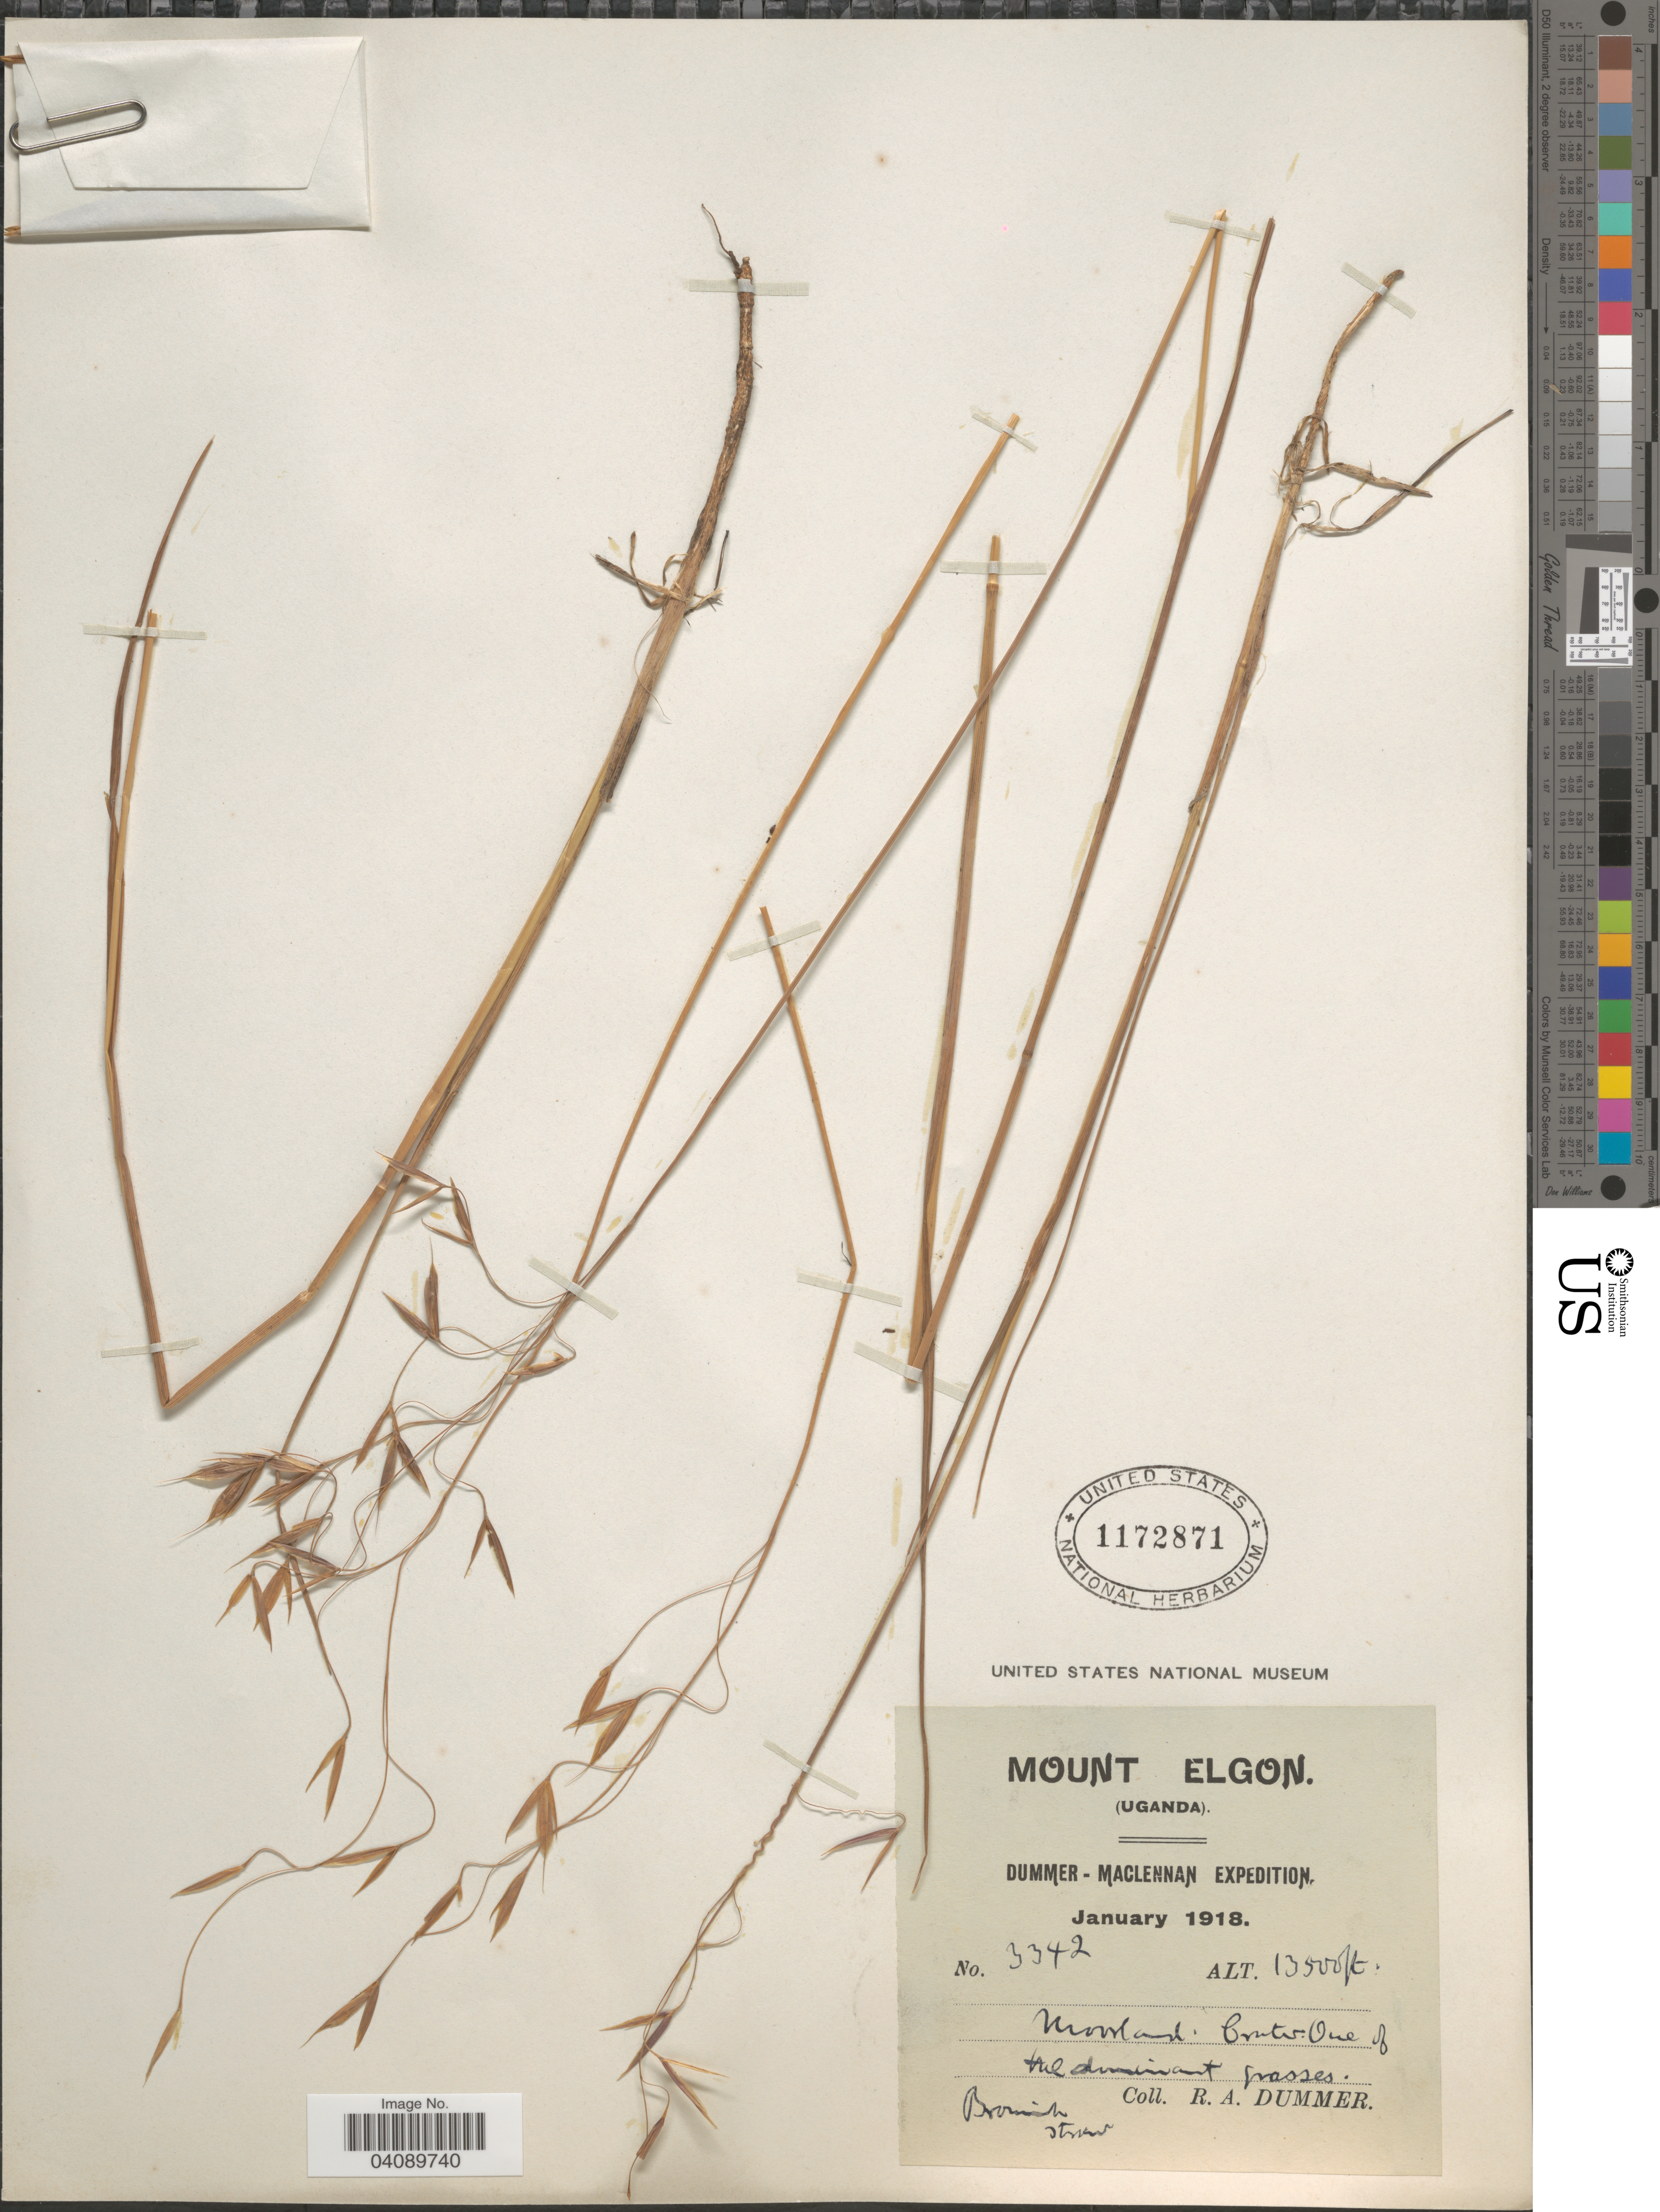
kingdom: Plantae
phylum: Tracheophyta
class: Liliopsida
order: Poales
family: Poaceae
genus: Bromus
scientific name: Bromus sp.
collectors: R. Dümmer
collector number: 3342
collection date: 1918-01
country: Uganda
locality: Dummer-Maclennan Expedition. Mount Elgon. Mount and Crater.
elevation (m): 4115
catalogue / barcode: US 1172871